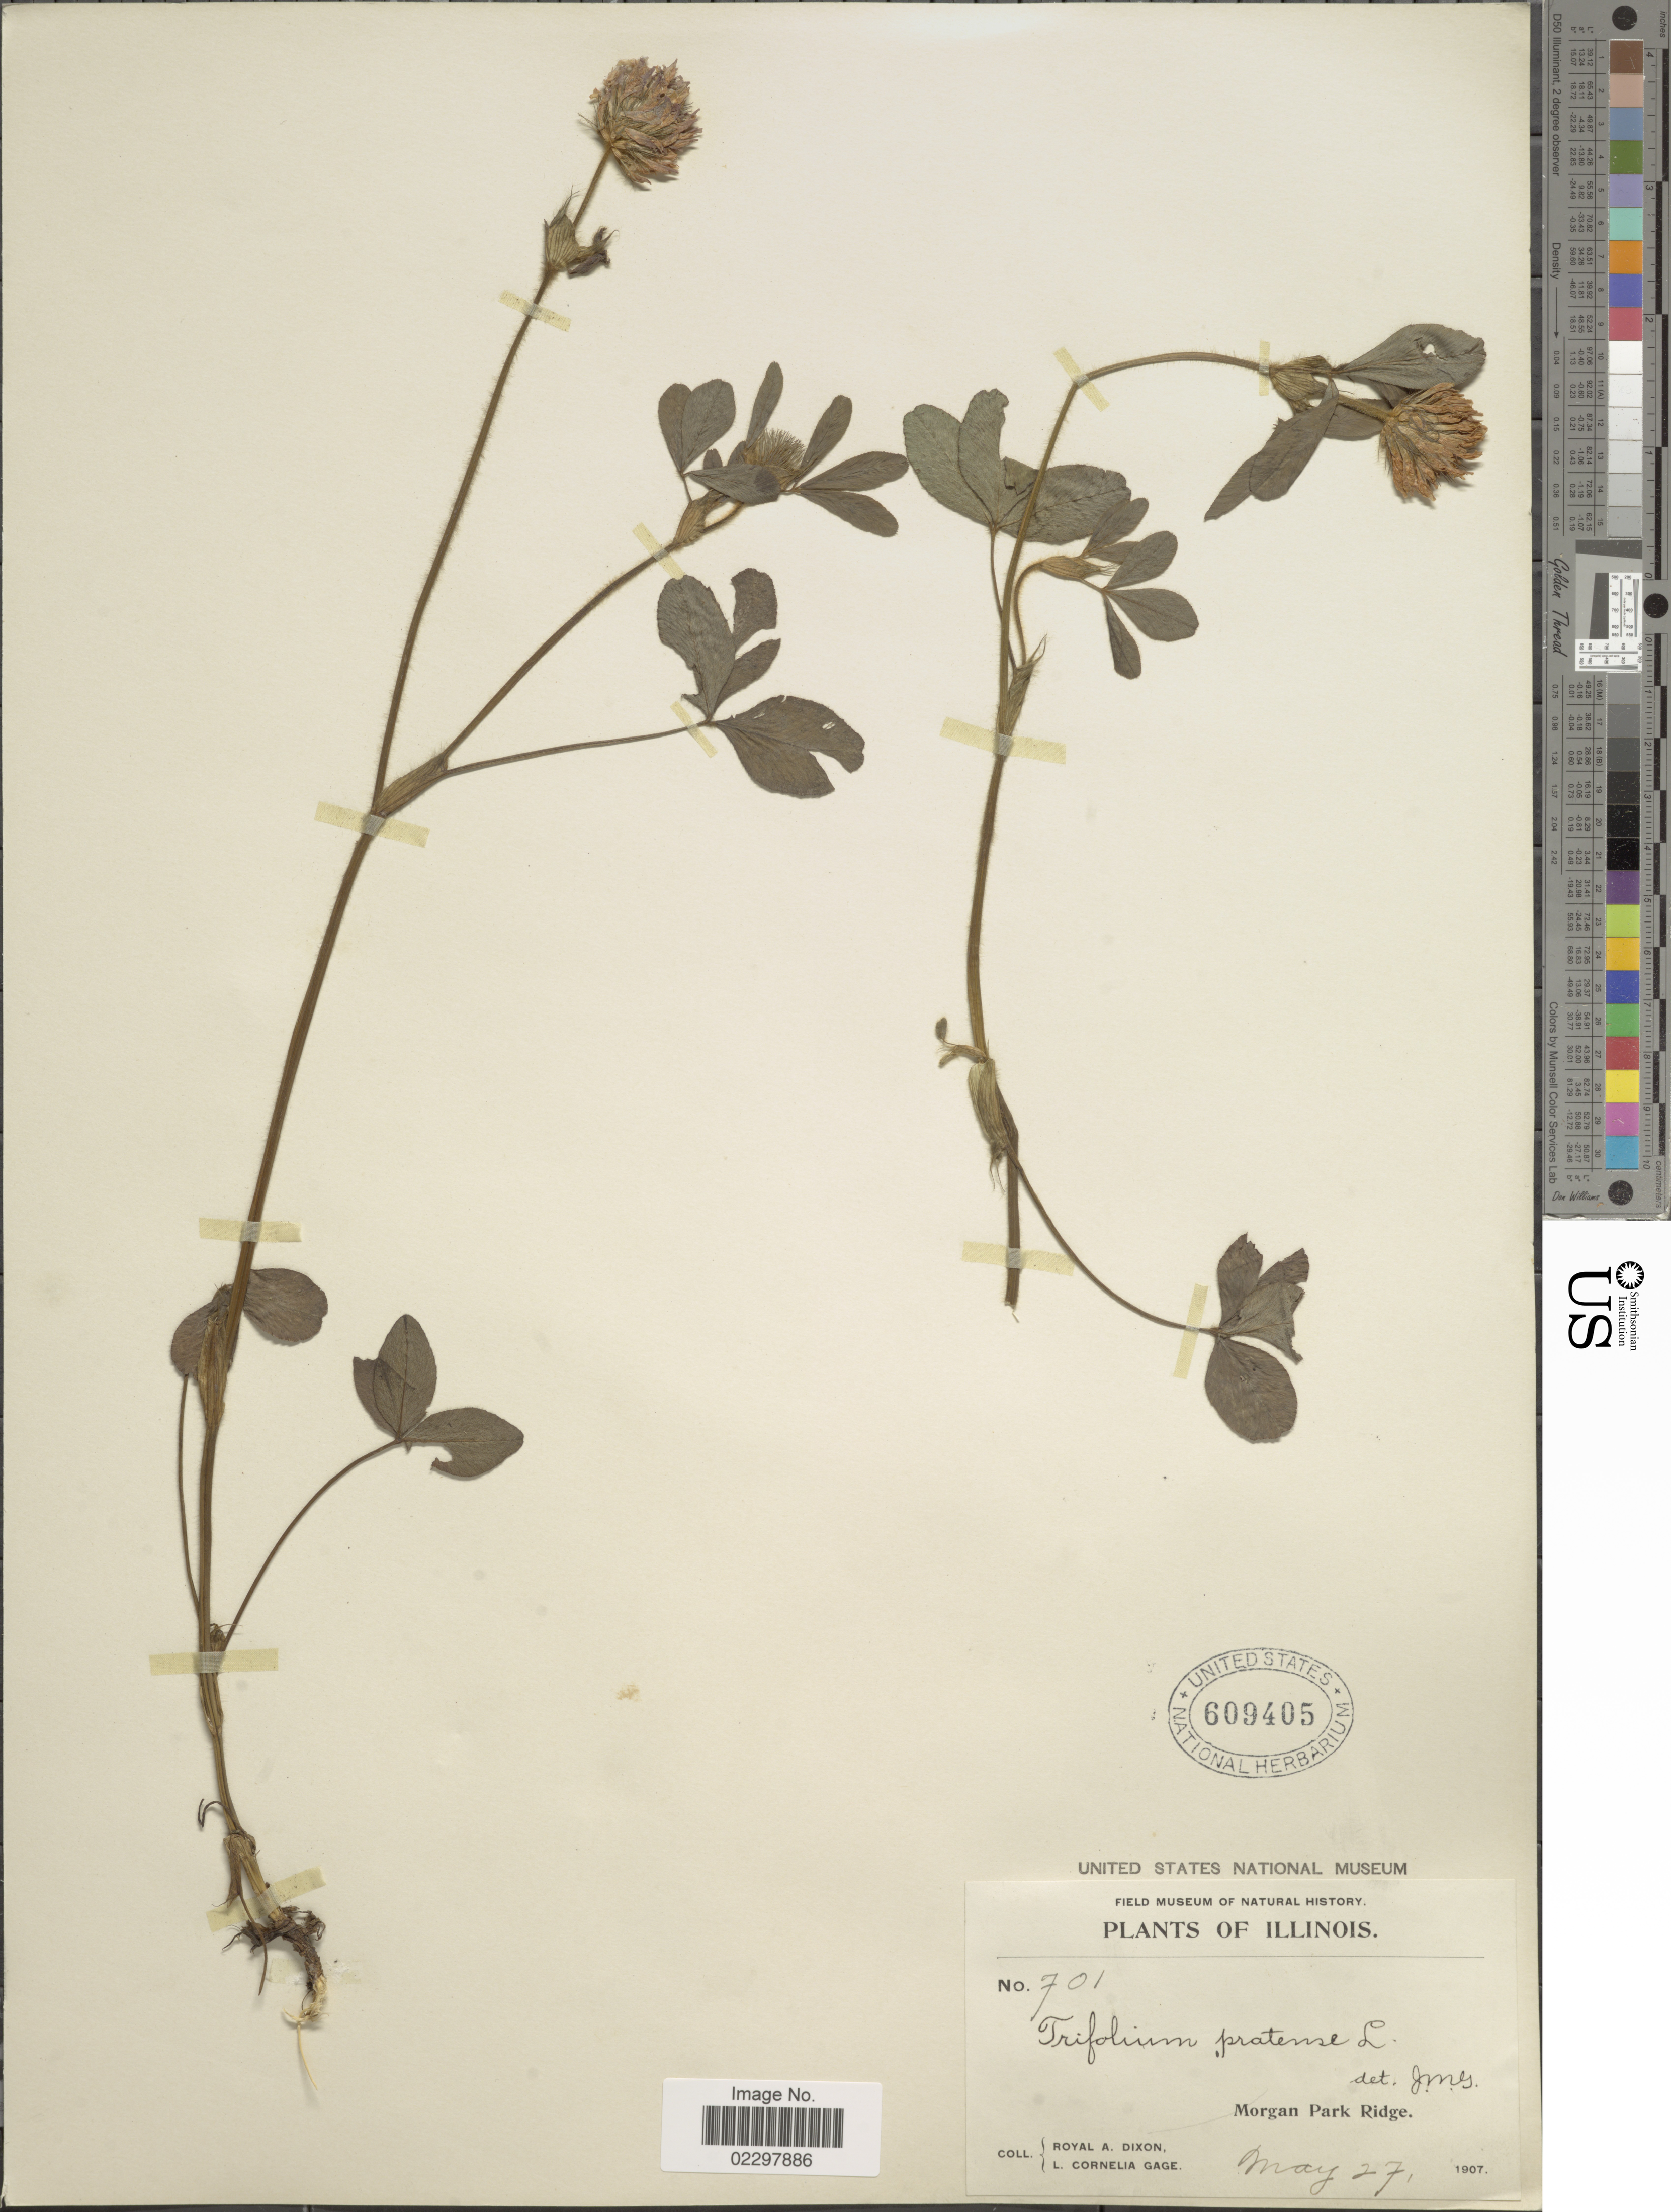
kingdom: Plantae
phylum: Tracheophyta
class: Magnoliopsida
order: Fabales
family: Fabaceae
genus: Trifolium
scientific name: Trifolium pratense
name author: L.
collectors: R. A. Dixon & L. Gage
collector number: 701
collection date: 1907-05-27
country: United States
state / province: Illinois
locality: Morgan Park Ridge.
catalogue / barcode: US 609405